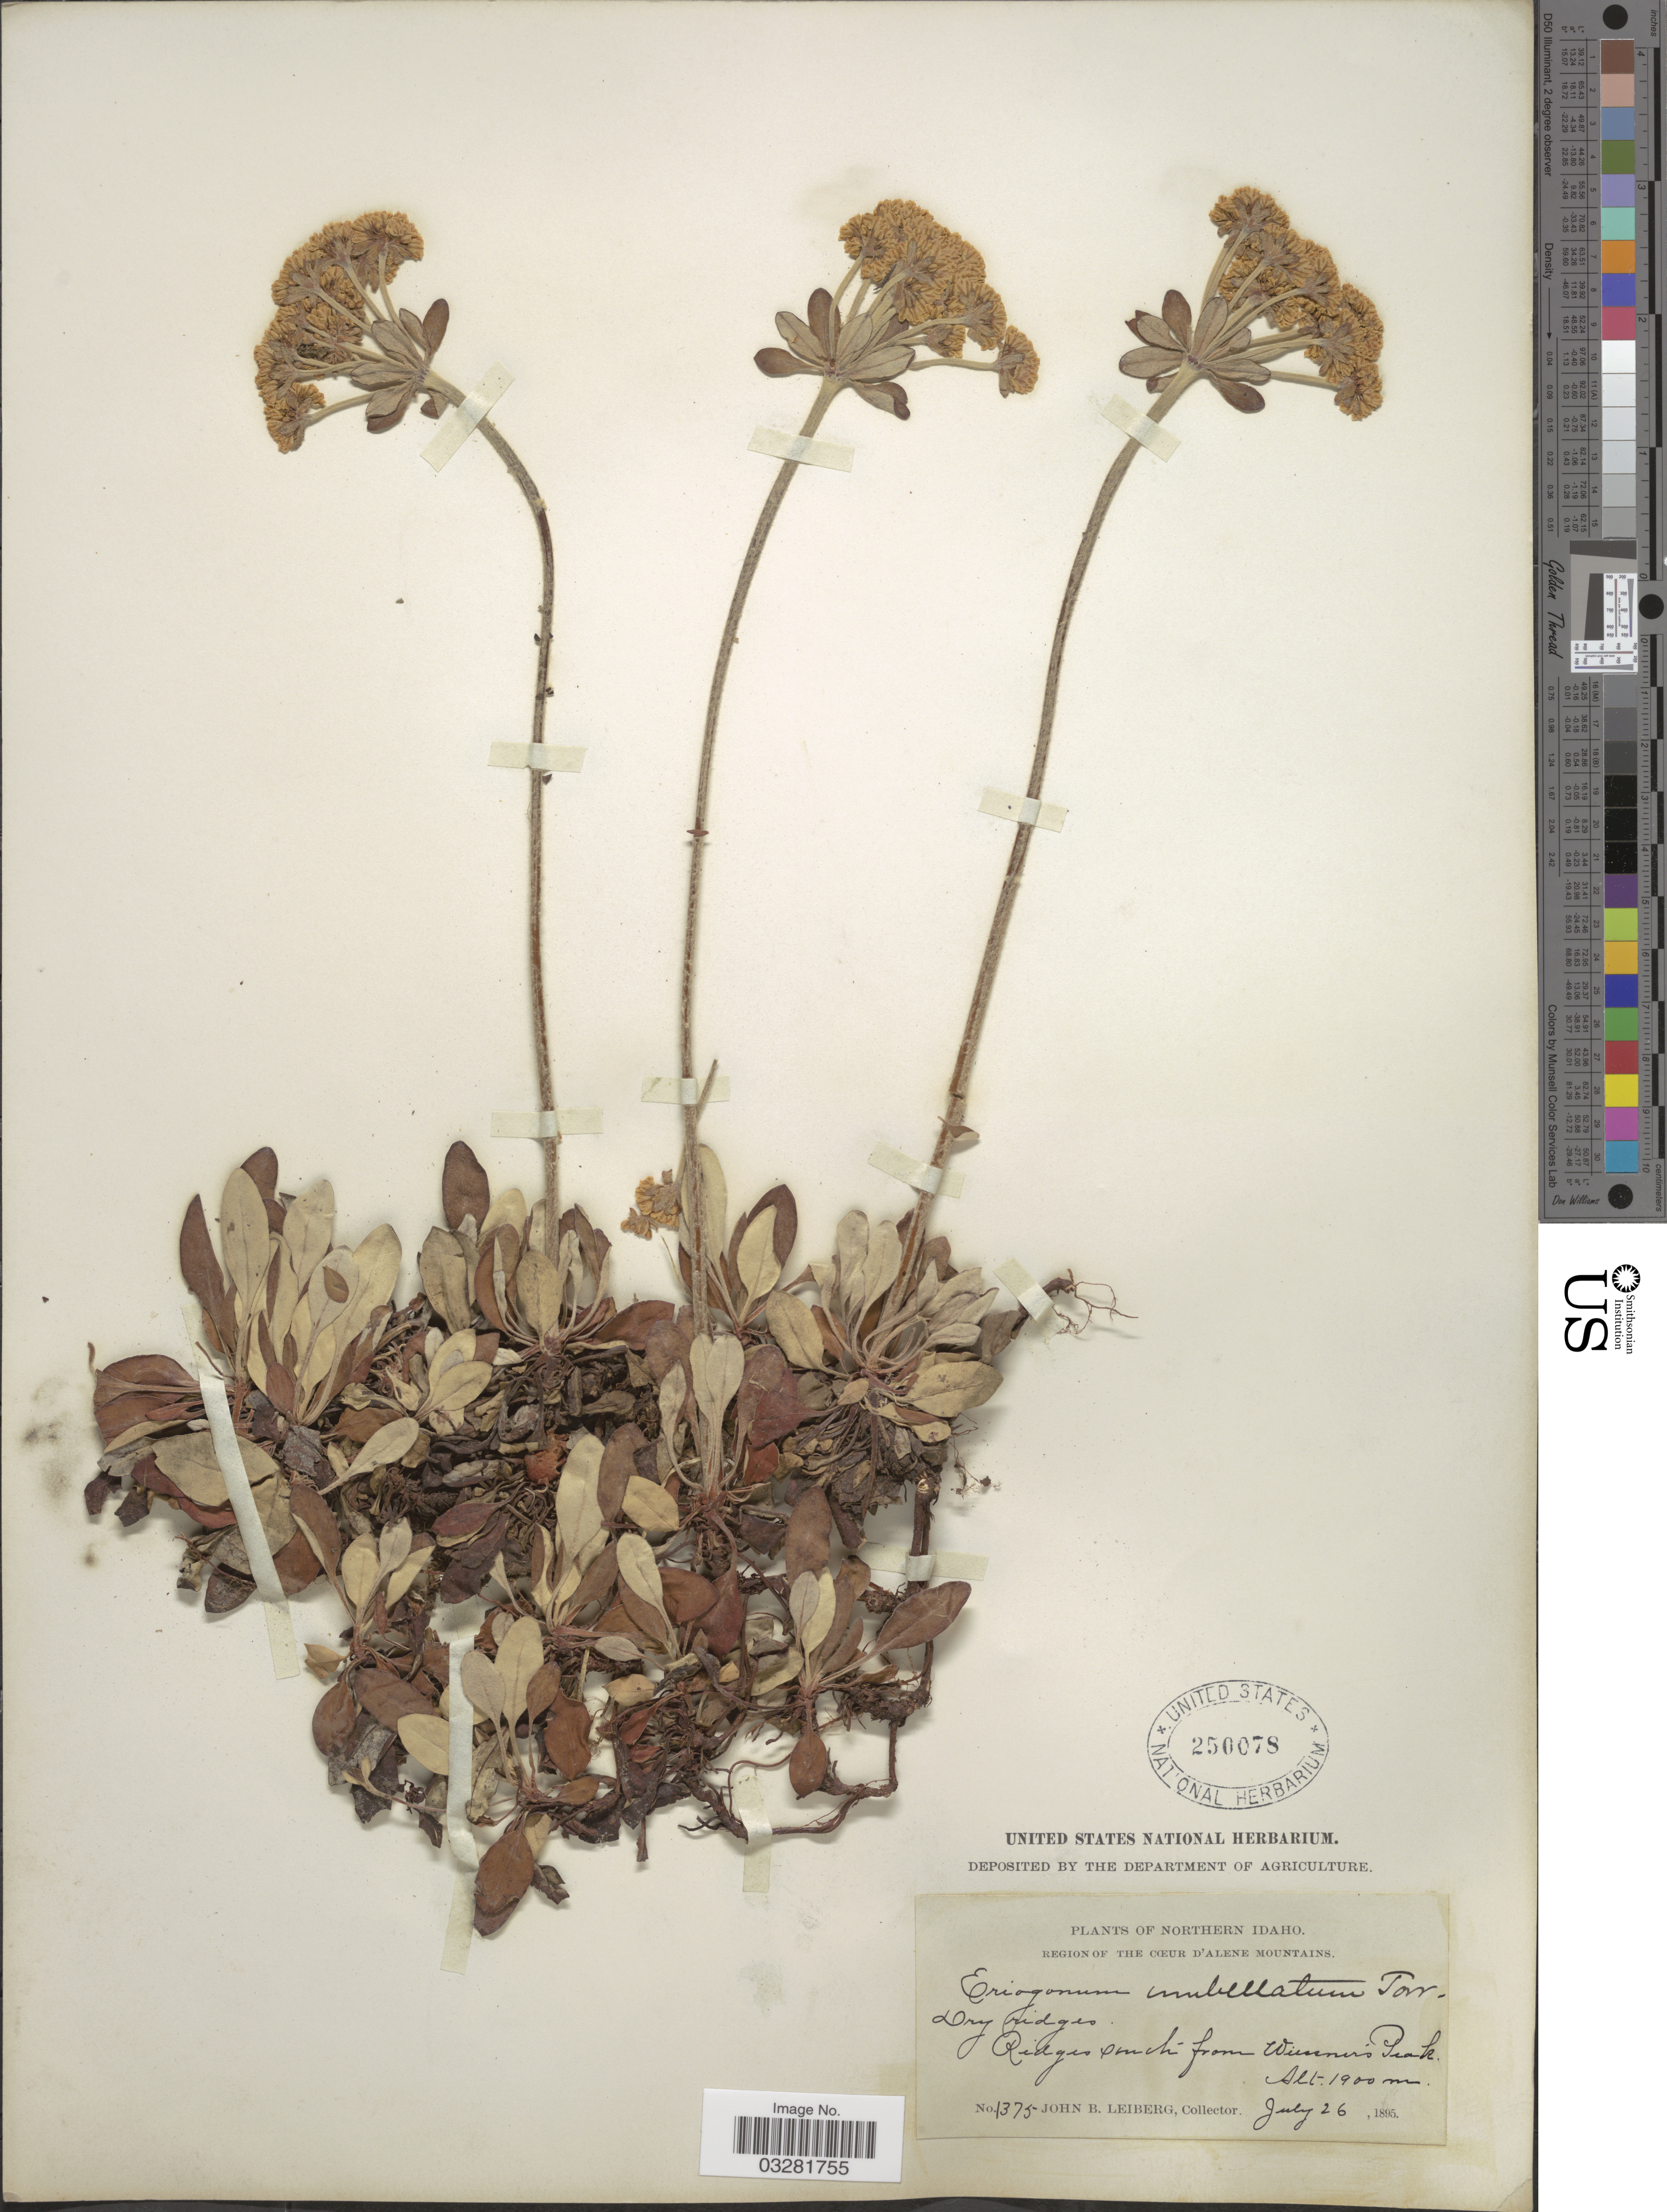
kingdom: Plantae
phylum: Tracheophyta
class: Magnoliopsida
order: Caryophyllales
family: Polygonaceae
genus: Eriogonum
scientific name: Eriogonum umbellatum var. subalpinum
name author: M.E. Jones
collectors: J. B. Leiberg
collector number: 1375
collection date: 1895-07-26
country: United States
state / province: Idaho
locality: Northern Idaho, Region of the Cœur d'Alene Mountains. Ridges south from Wiessner's Peak [Mount Wiessner].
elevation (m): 1900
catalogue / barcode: US 250078